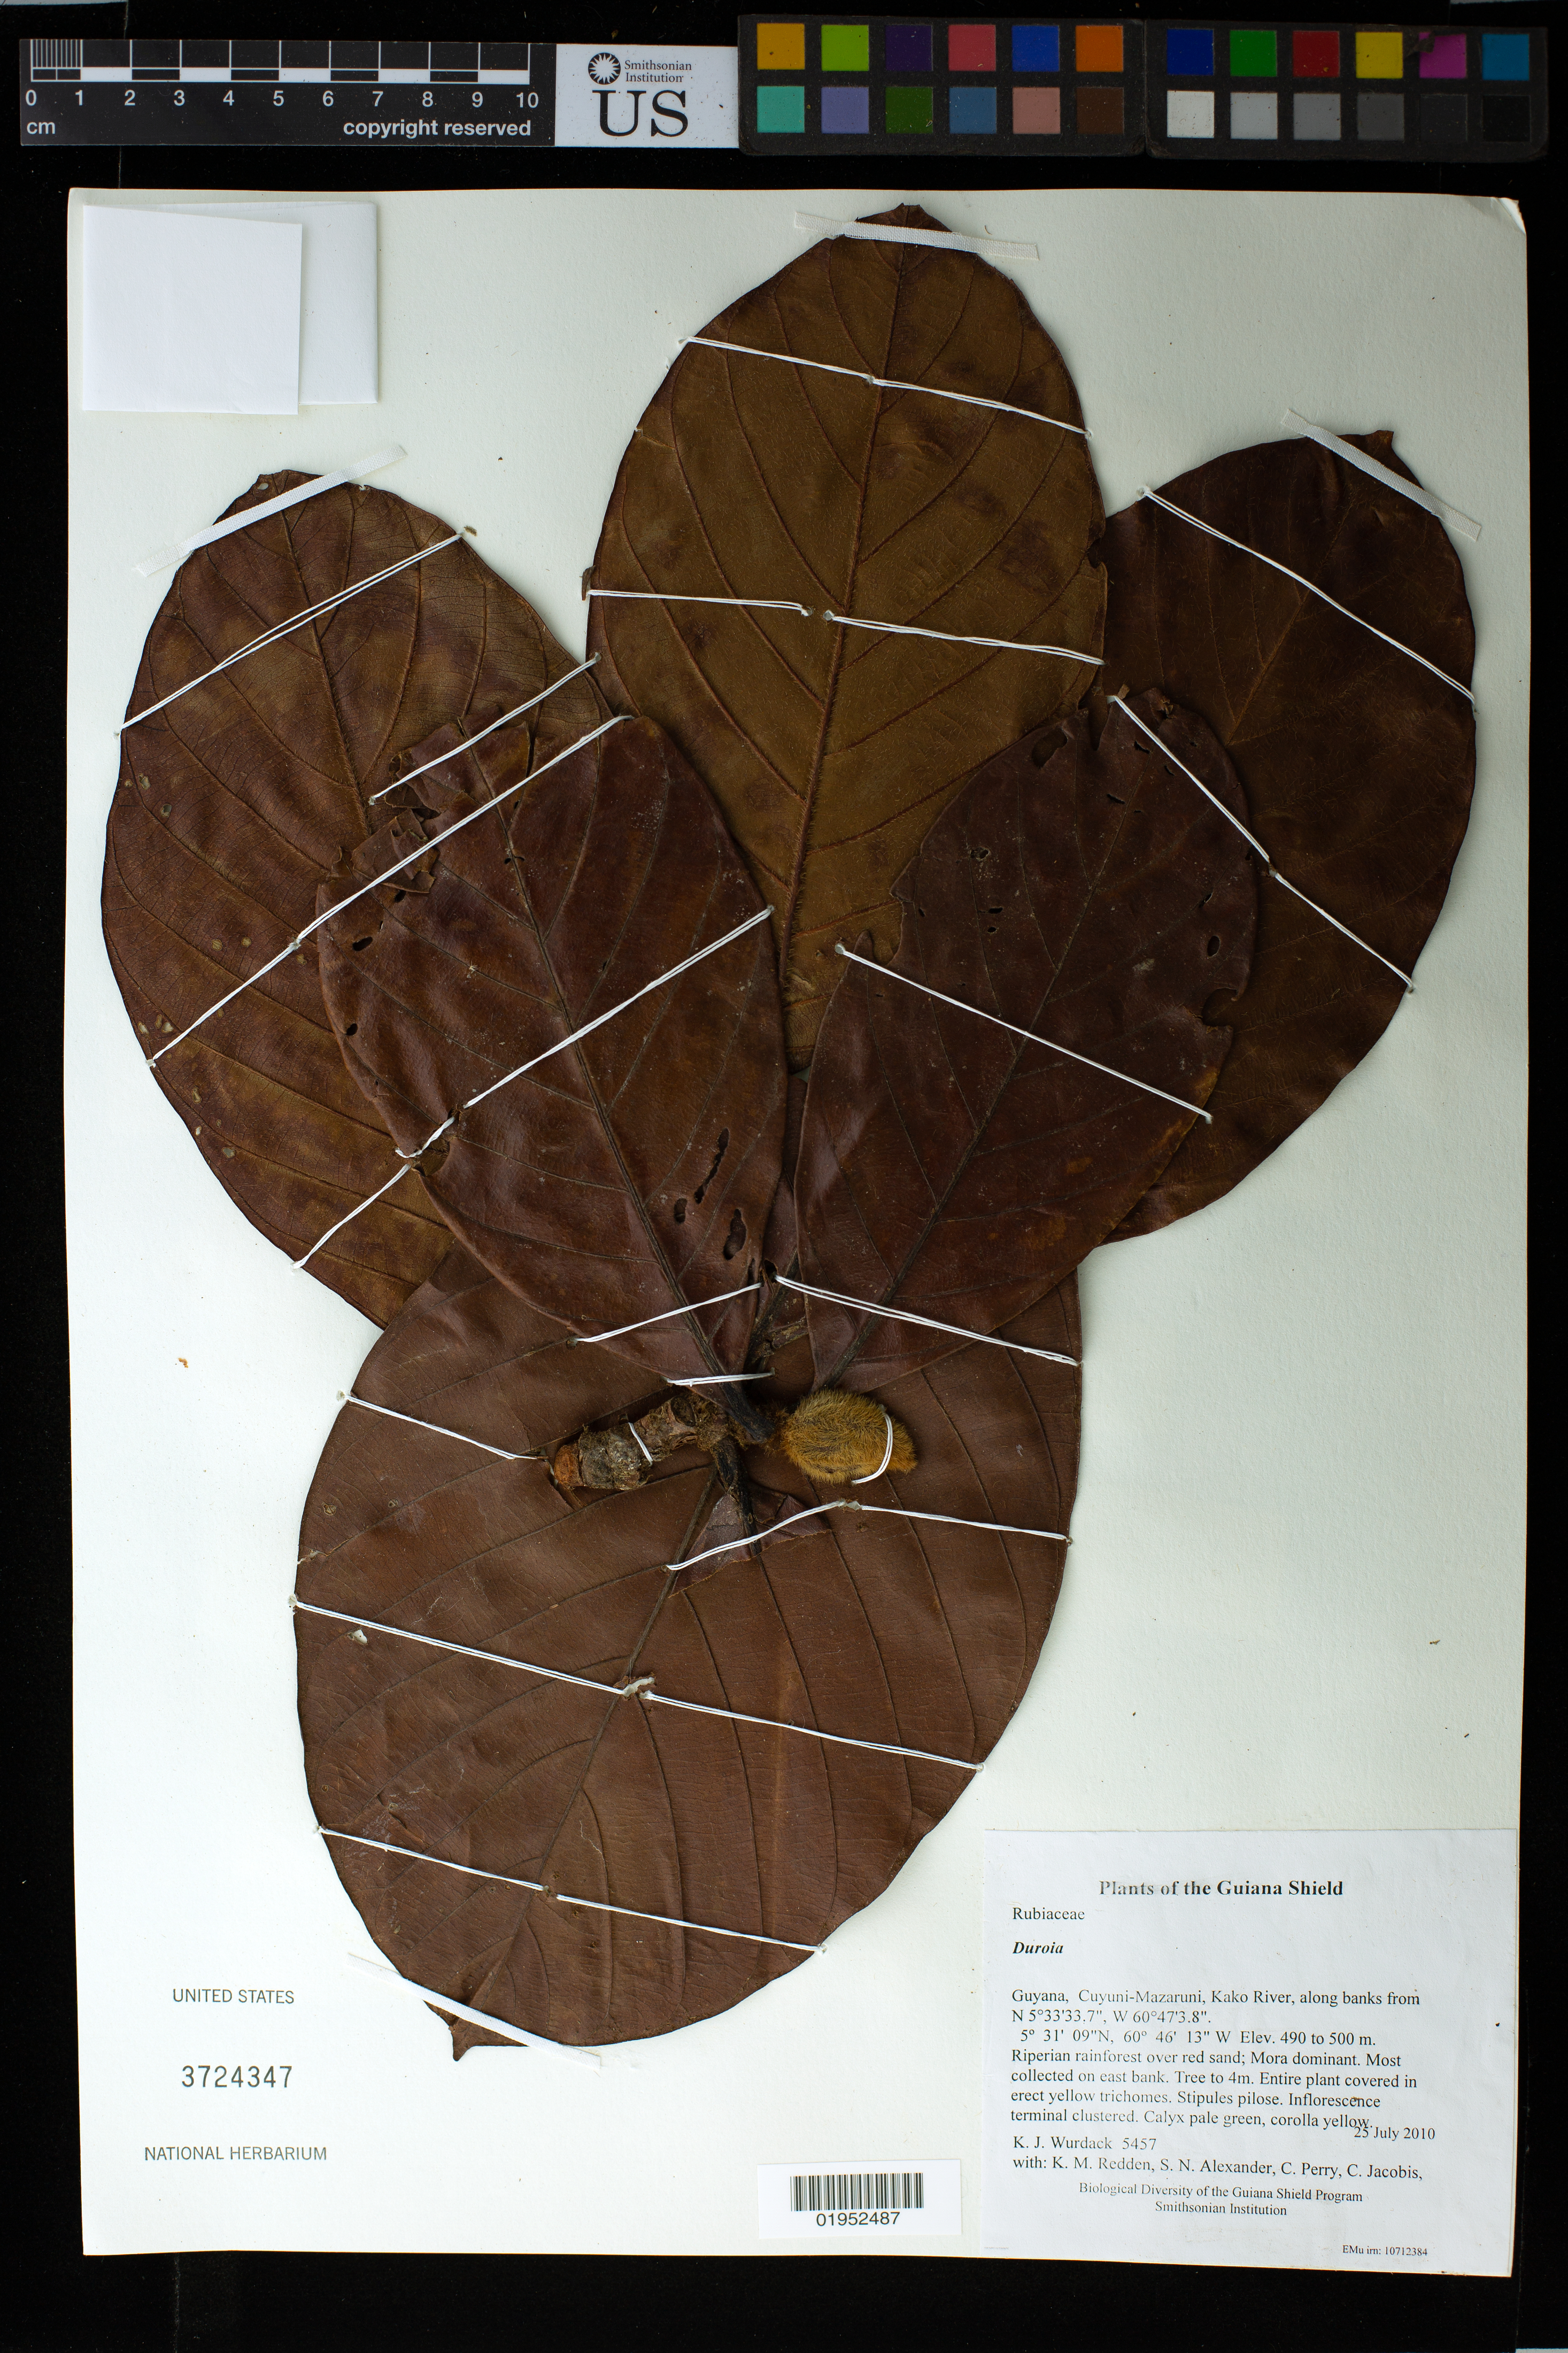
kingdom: Plantae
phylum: Tracheophyta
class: Magnoliopsida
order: Gentianales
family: Rubiaceae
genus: Duroia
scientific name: Duroia sp.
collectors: K. Wurdack, K. M. Redden, S. N. Alexander, C. Perry, C. Jacobis, D. Hunter, V. Roland & H. Hunter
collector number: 5457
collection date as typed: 25 July 2010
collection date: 2010-07-25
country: Guyana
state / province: Cuyuni-Mazaruni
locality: Kako River, along banks from N 5°33'33.7", W 60°47'3.8"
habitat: Riperian rainforest over red sand; Mora dominant. Most collected on east bank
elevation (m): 490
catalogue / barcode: US 3724347